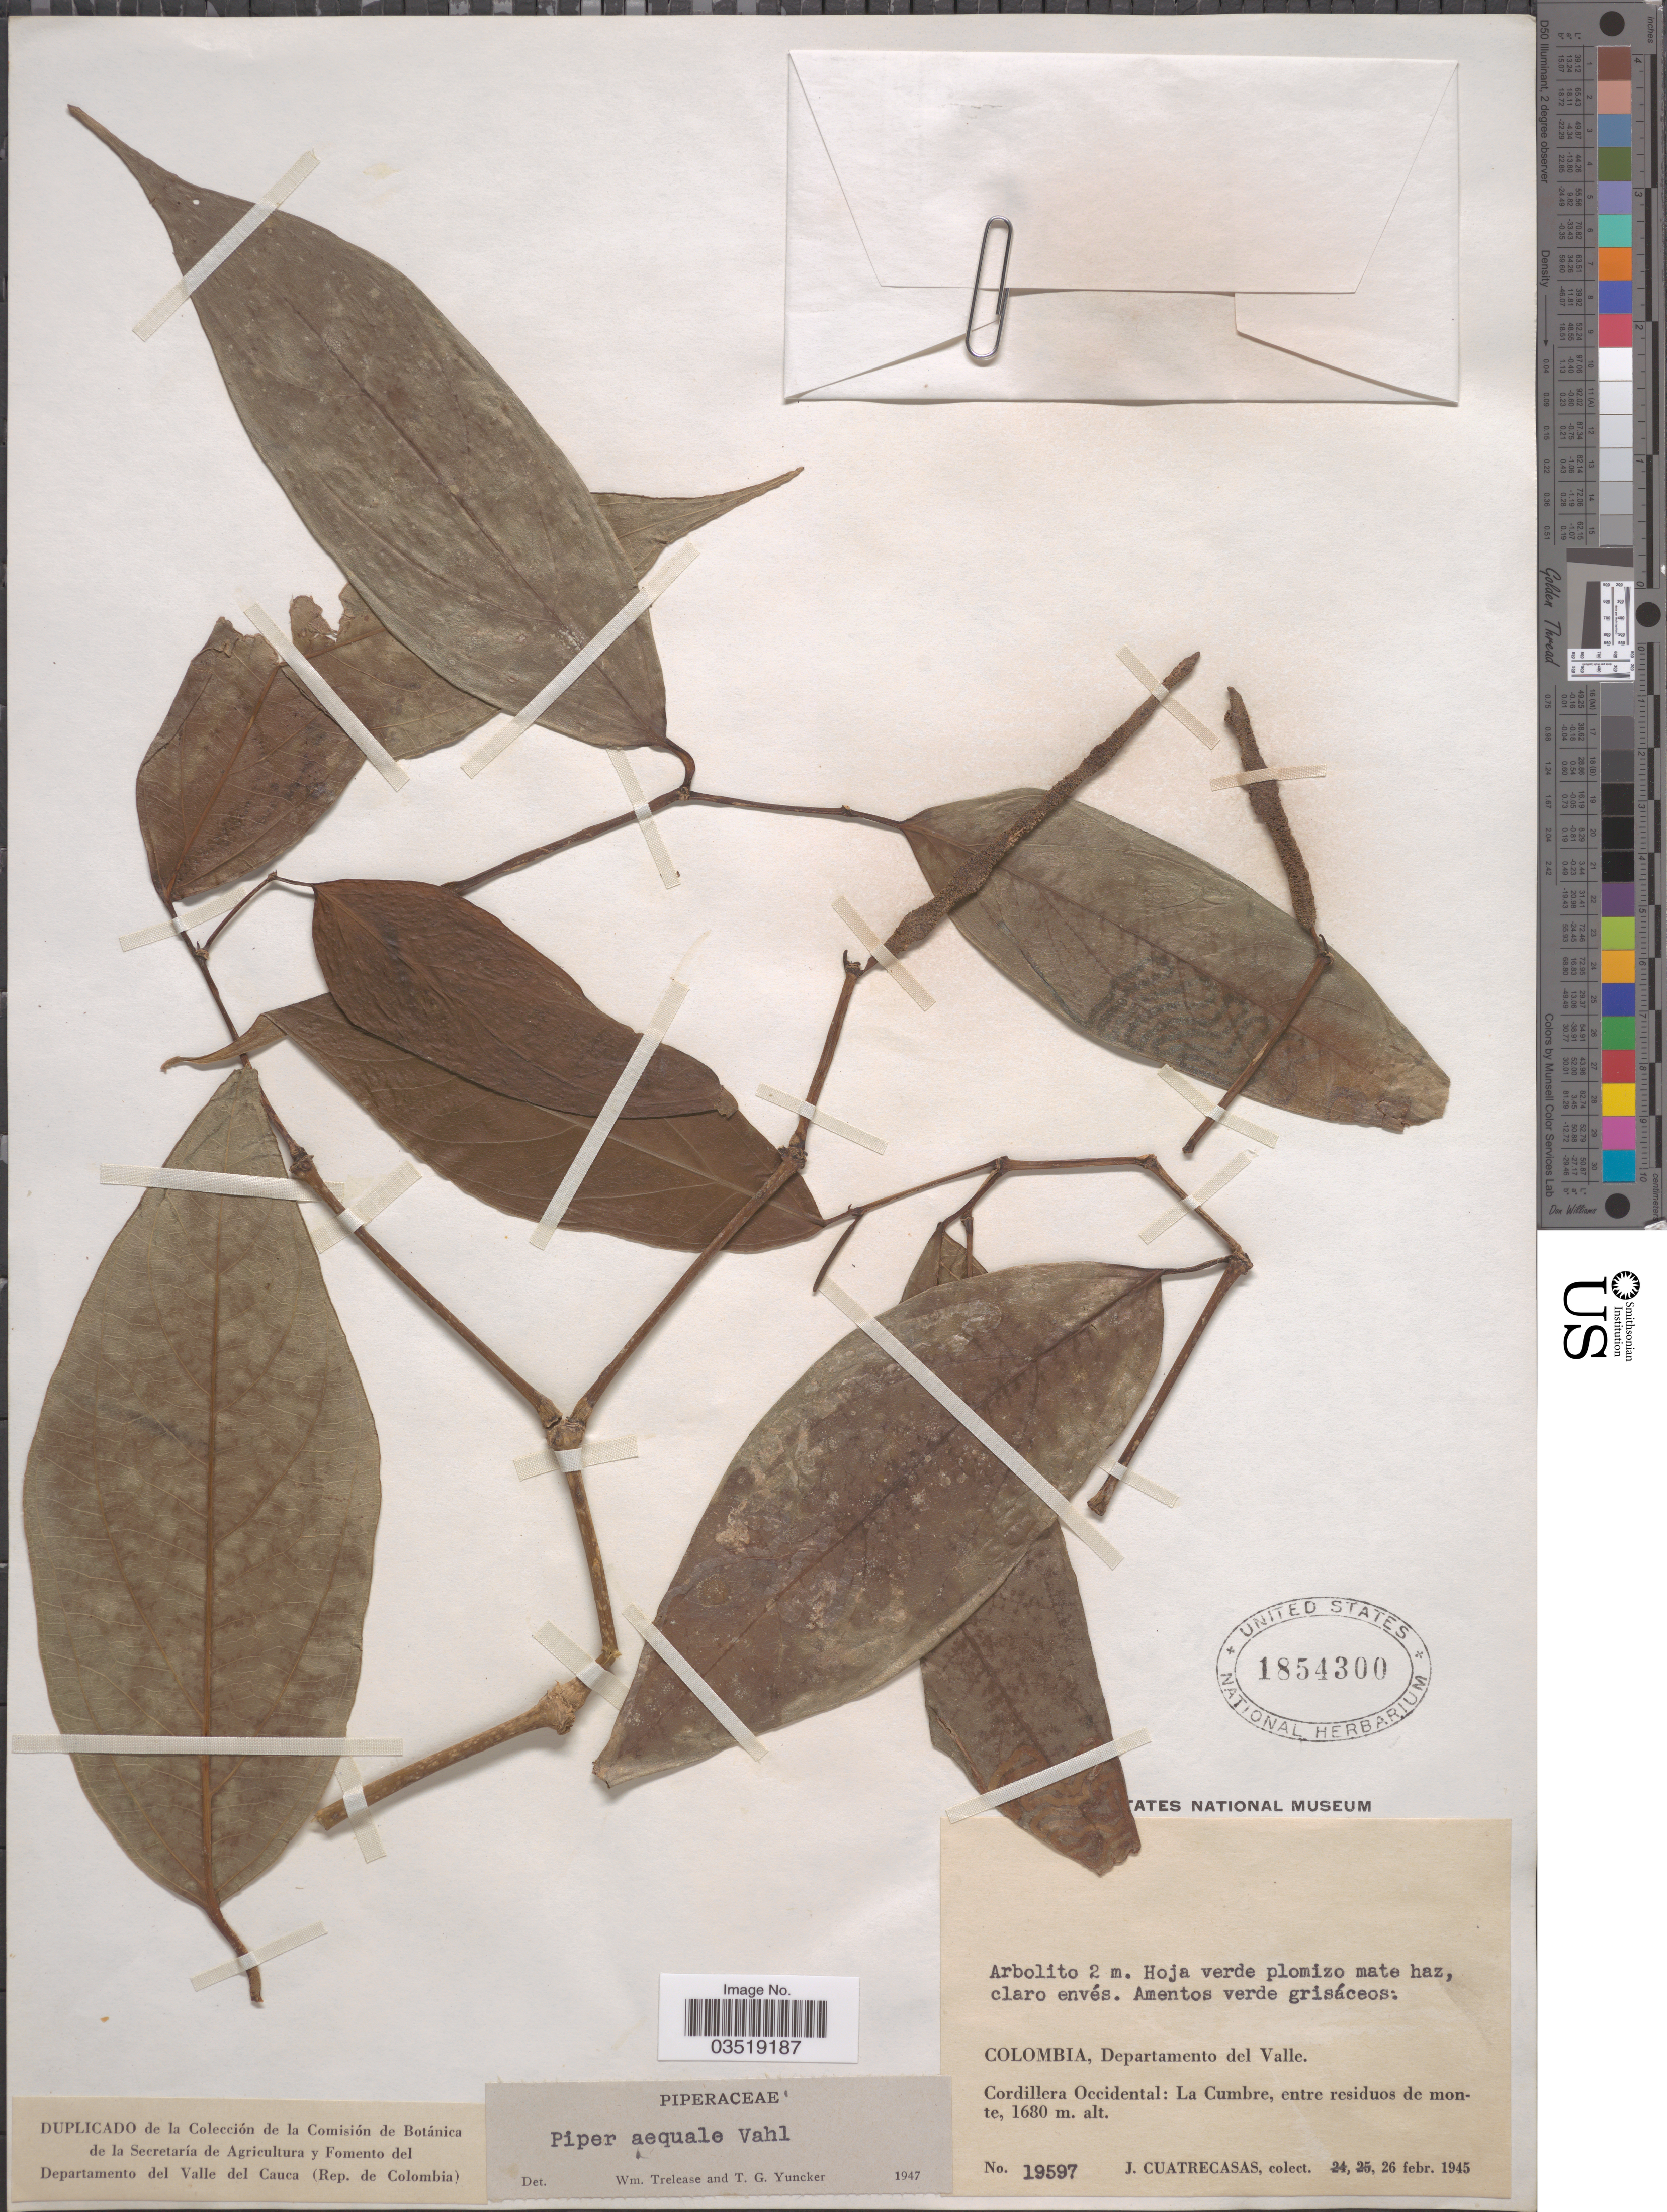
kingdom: Plantae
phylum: Tracheophyta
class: Magnoliopsida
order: Piperales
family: Piperaceae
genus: Piper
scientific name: Piper aequale var. aequale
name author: Vahl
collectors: J. Cuatrecasas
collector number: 19597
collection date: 1945-02-26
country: Colombia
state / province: Valle del Cauca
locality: Departamento del Valle. Cordillera Occidental: La Cumbre.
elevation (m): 1680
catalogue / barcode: US 1854300